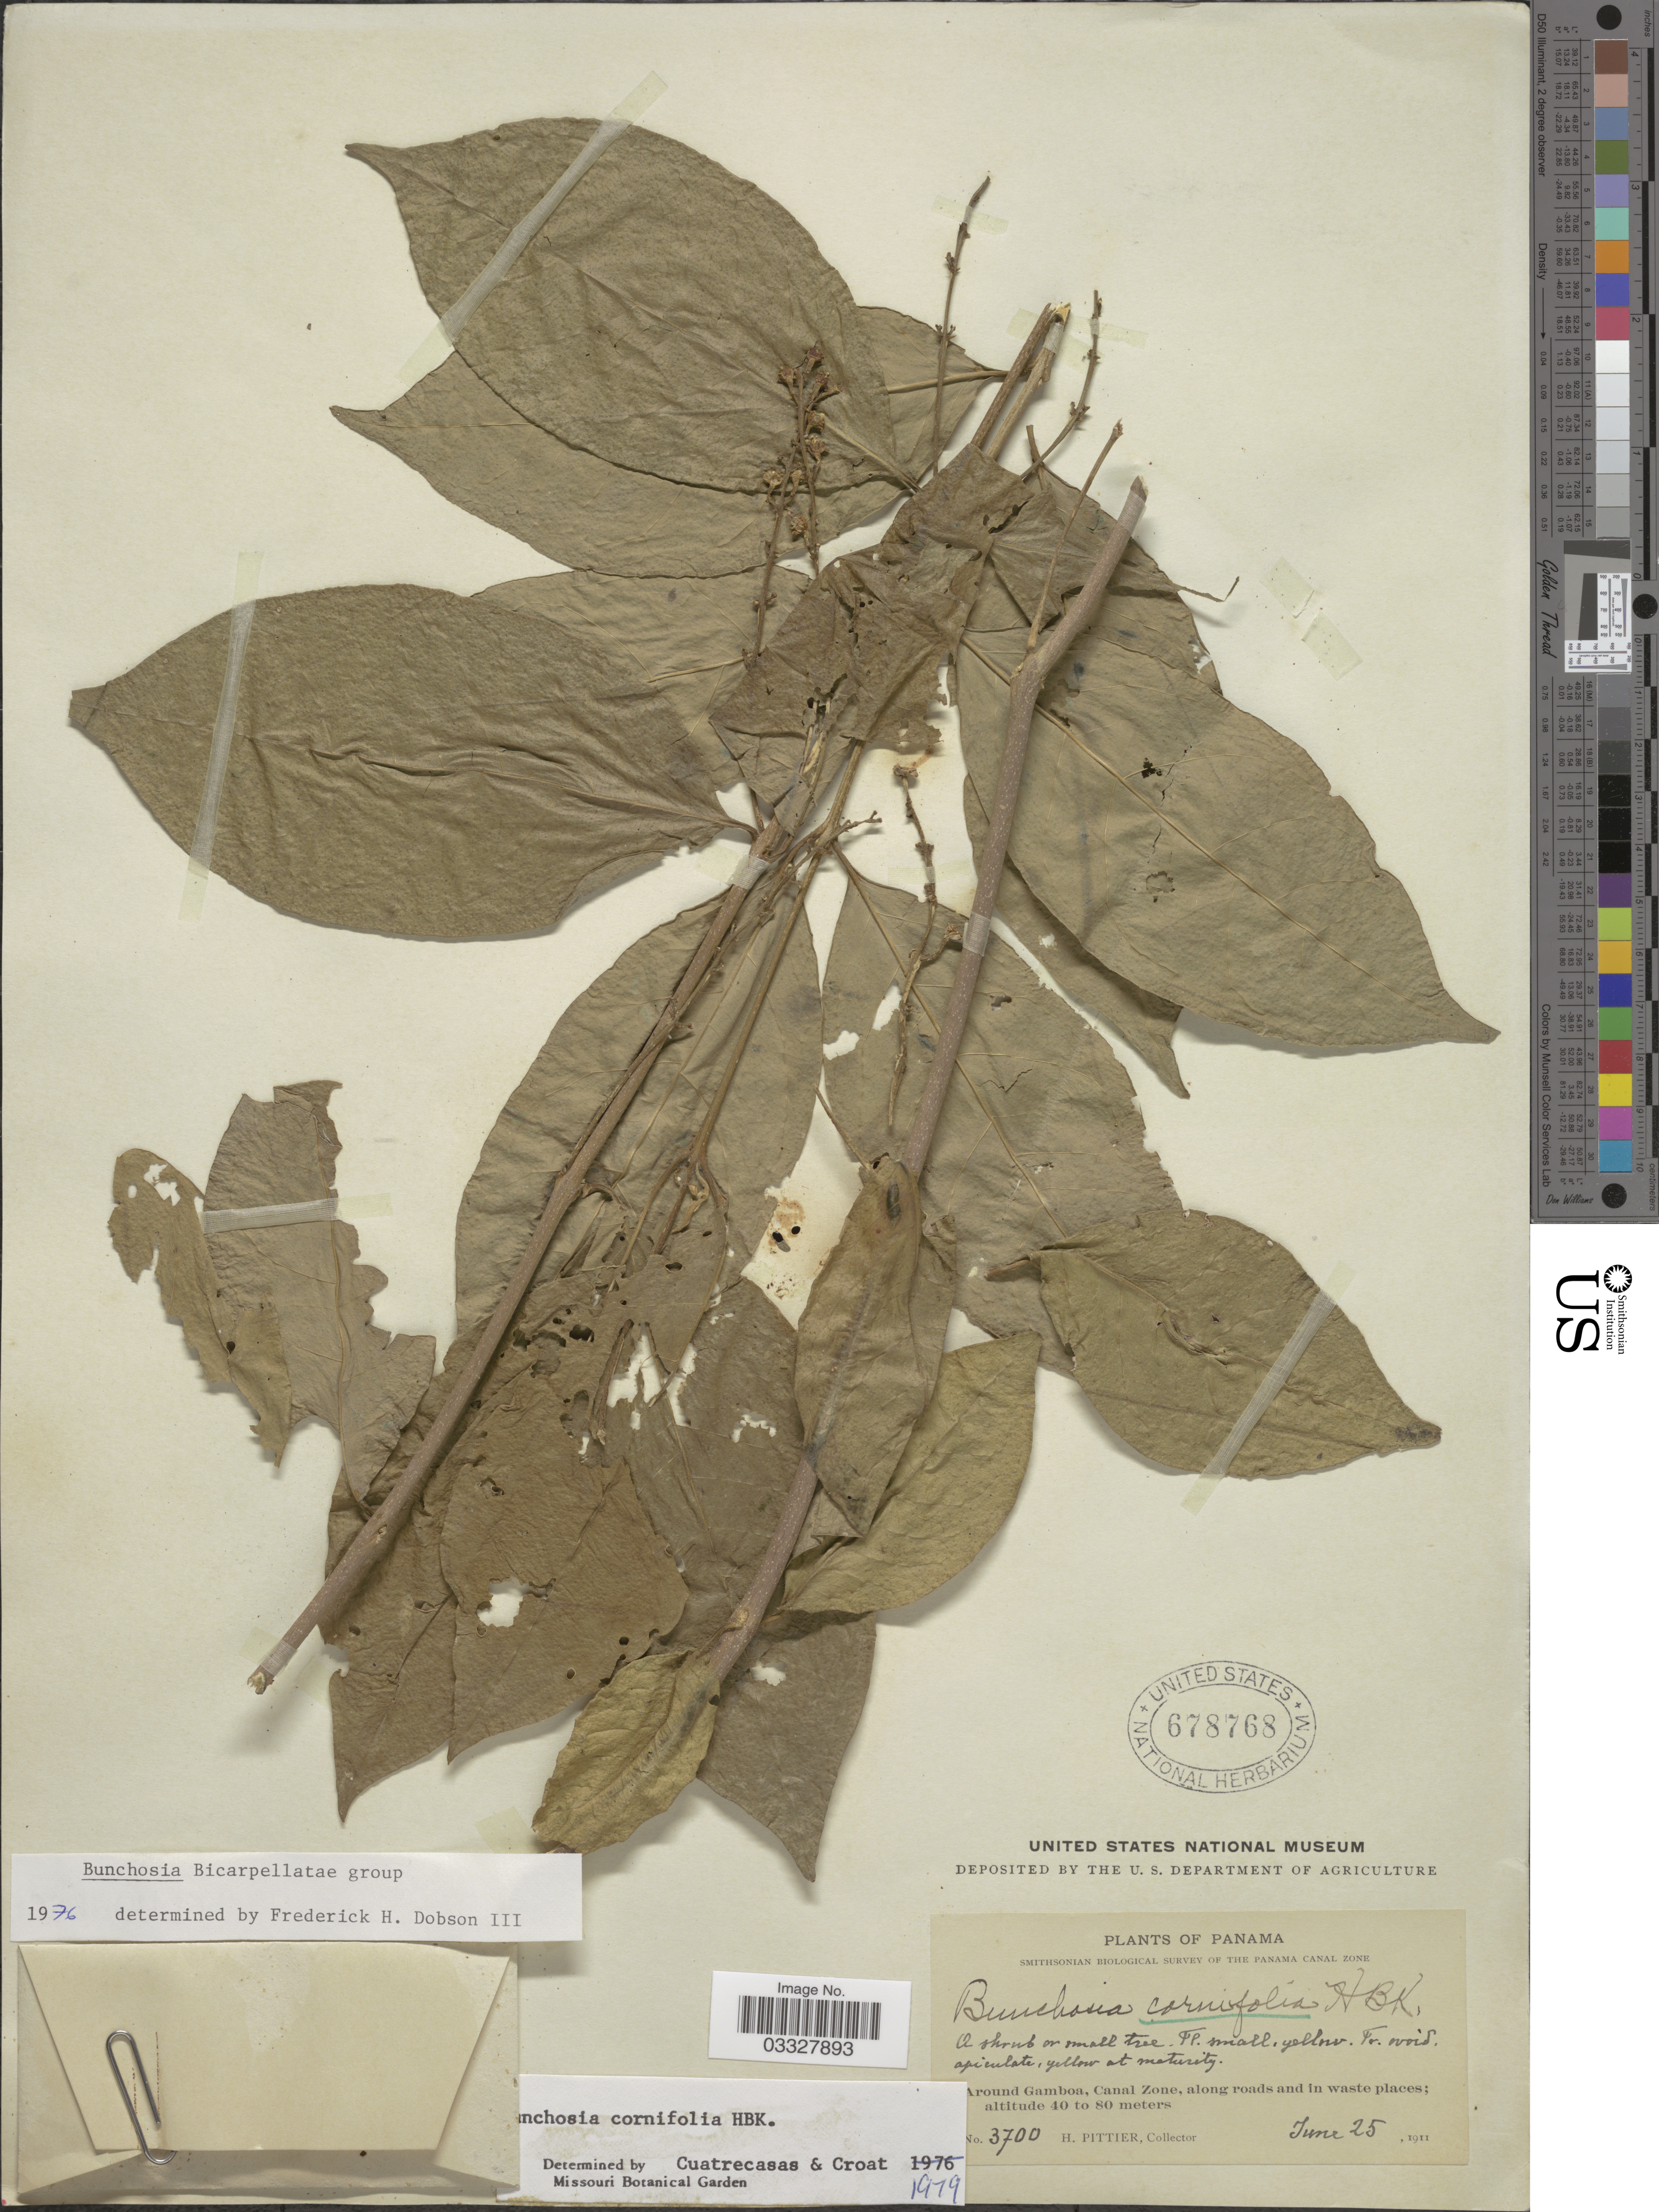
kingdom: Plantae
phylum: Tracheophyta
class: Magnoliopsida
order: Malpighiales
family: Malpighiaceae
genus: Bunchosia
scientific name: Bunchosia cornifolia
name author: Kunth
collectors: H. F. Pittier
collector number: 3700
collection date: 1911-06-25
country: Panama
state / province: Colón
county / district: Canal Zone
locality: Around Gamboa, Canal Zone, along roads and in waste places.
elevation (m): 40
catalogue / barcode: US 678768